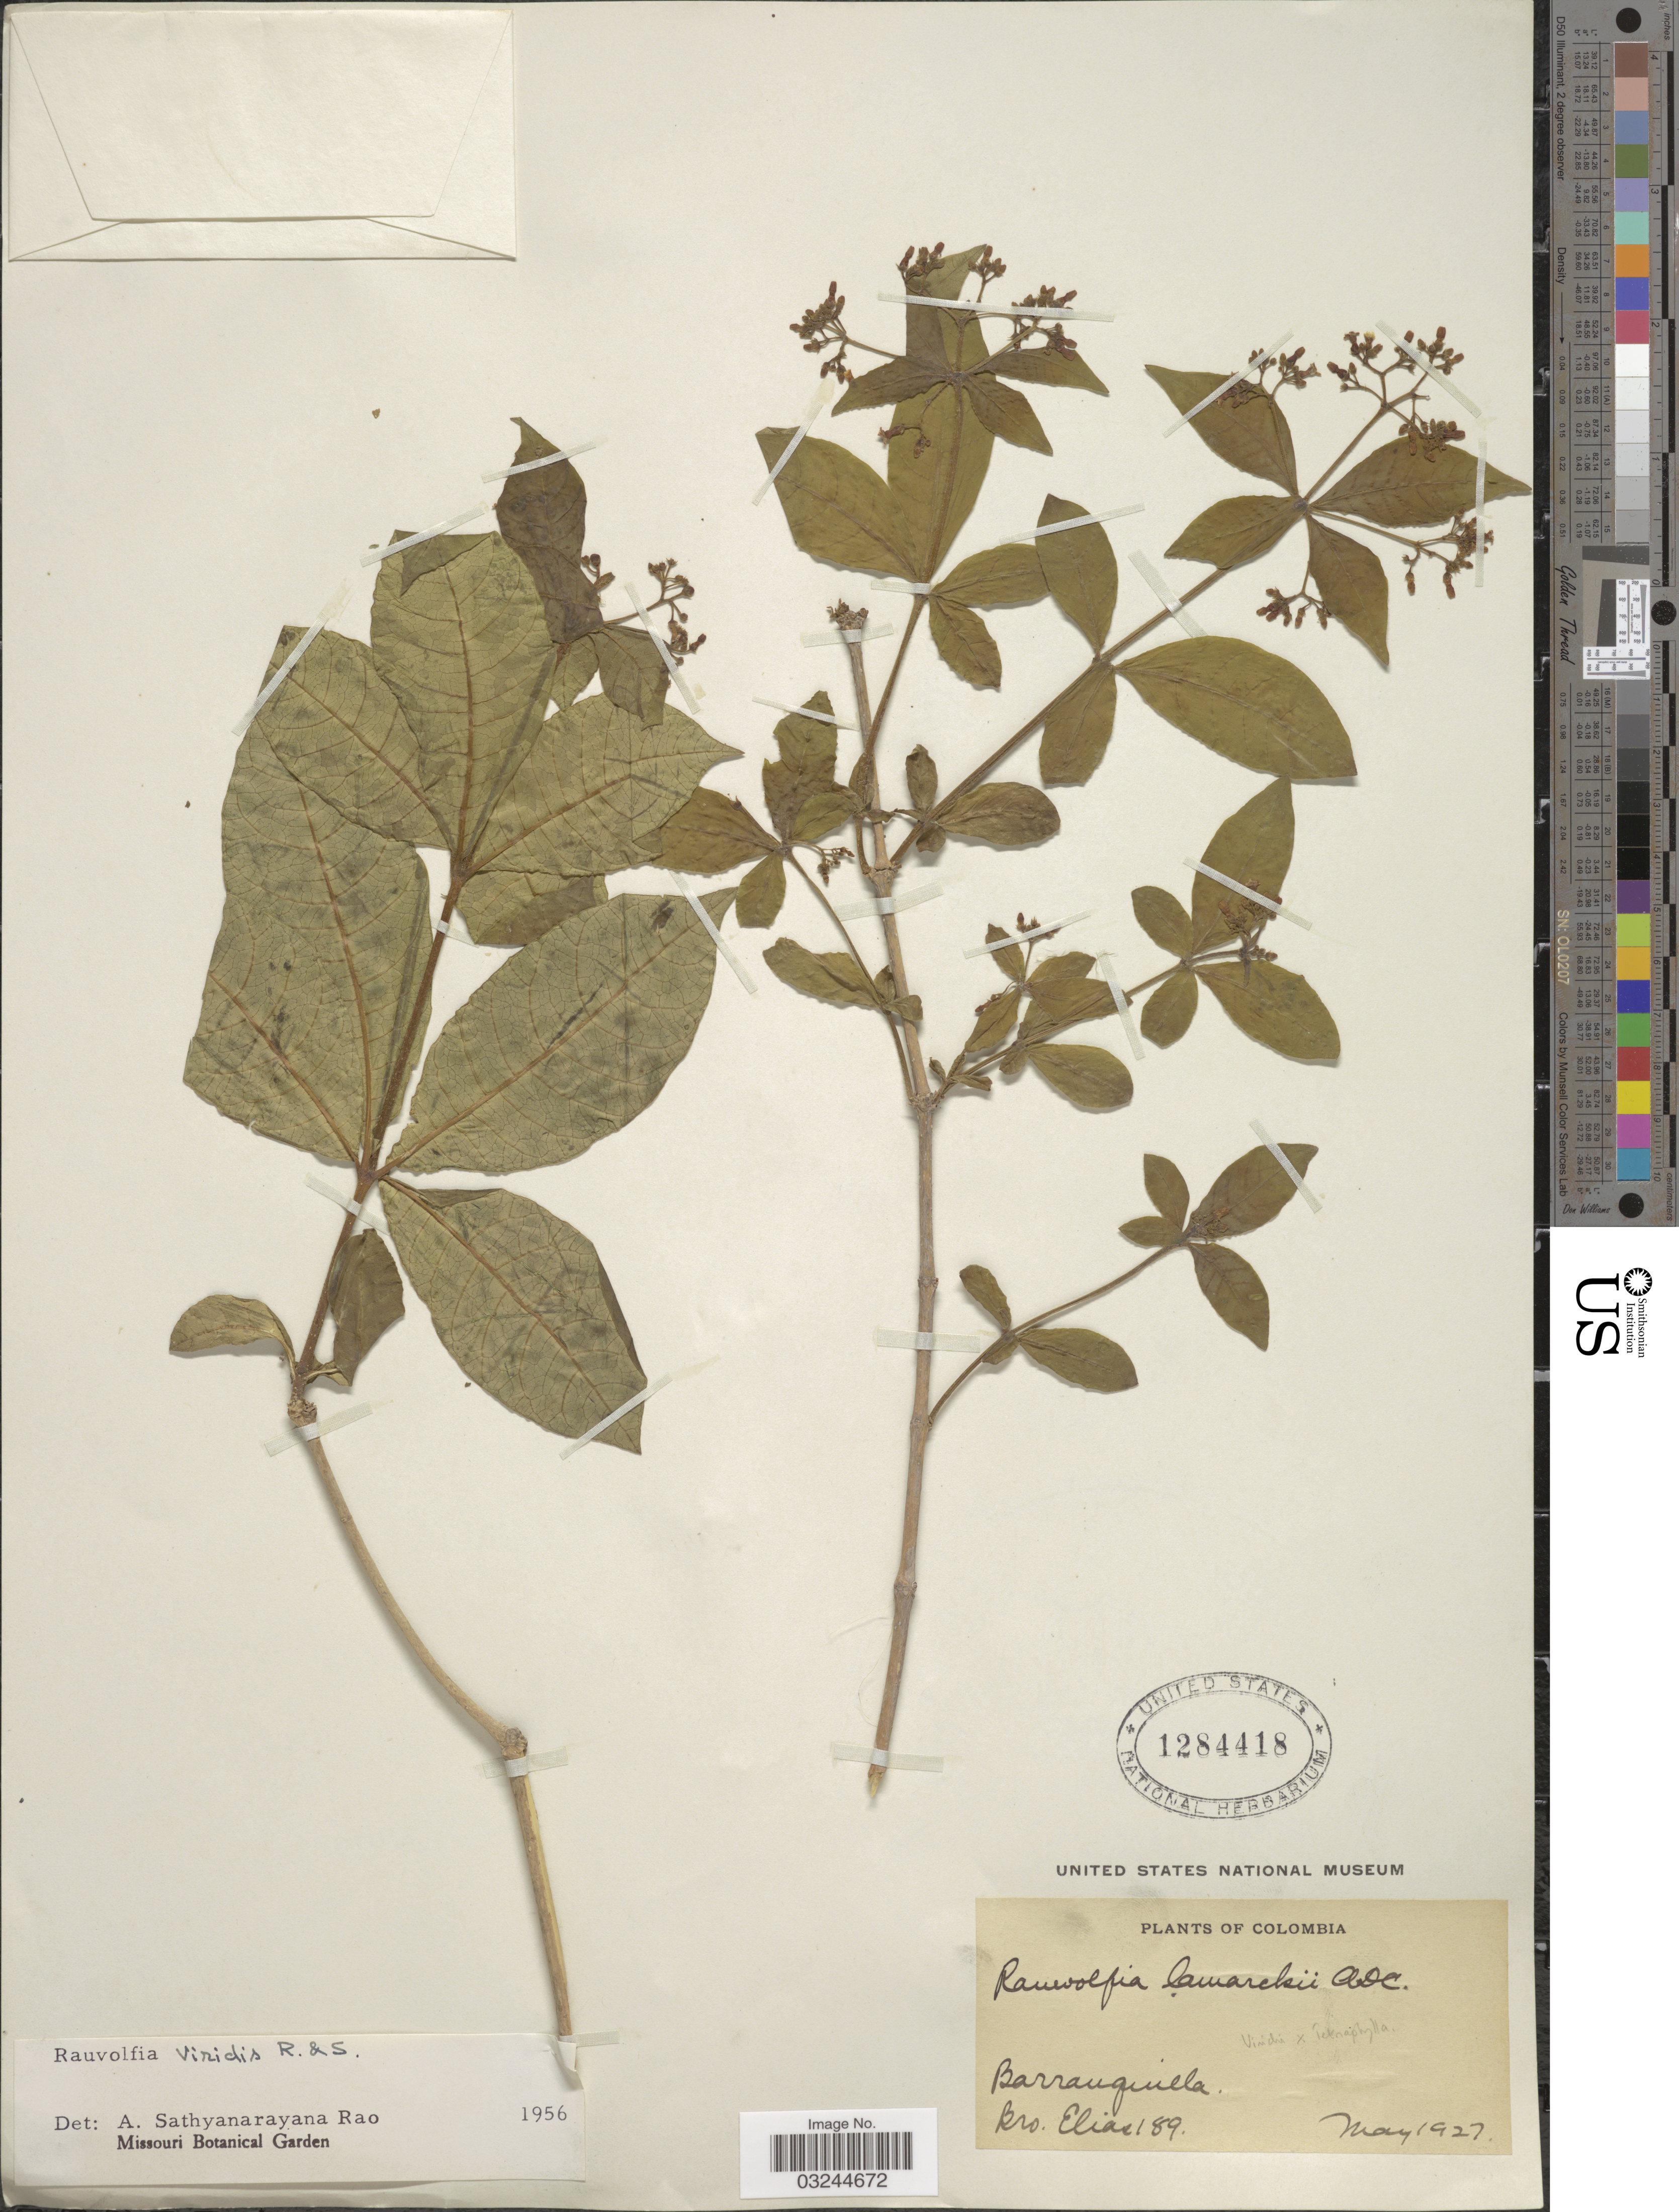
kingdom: Plantae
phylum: Tracheophyta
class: Magnoliopsida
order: Gentianales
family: Apocynaceae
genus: Rauvolfia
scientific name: Rauvolfia viridis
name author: Willd. ex Roem. & Schult.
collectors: Bro. Elias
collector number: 189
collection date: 1927-05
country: Colombia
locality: Barranquilla.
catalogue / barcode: US 1284418